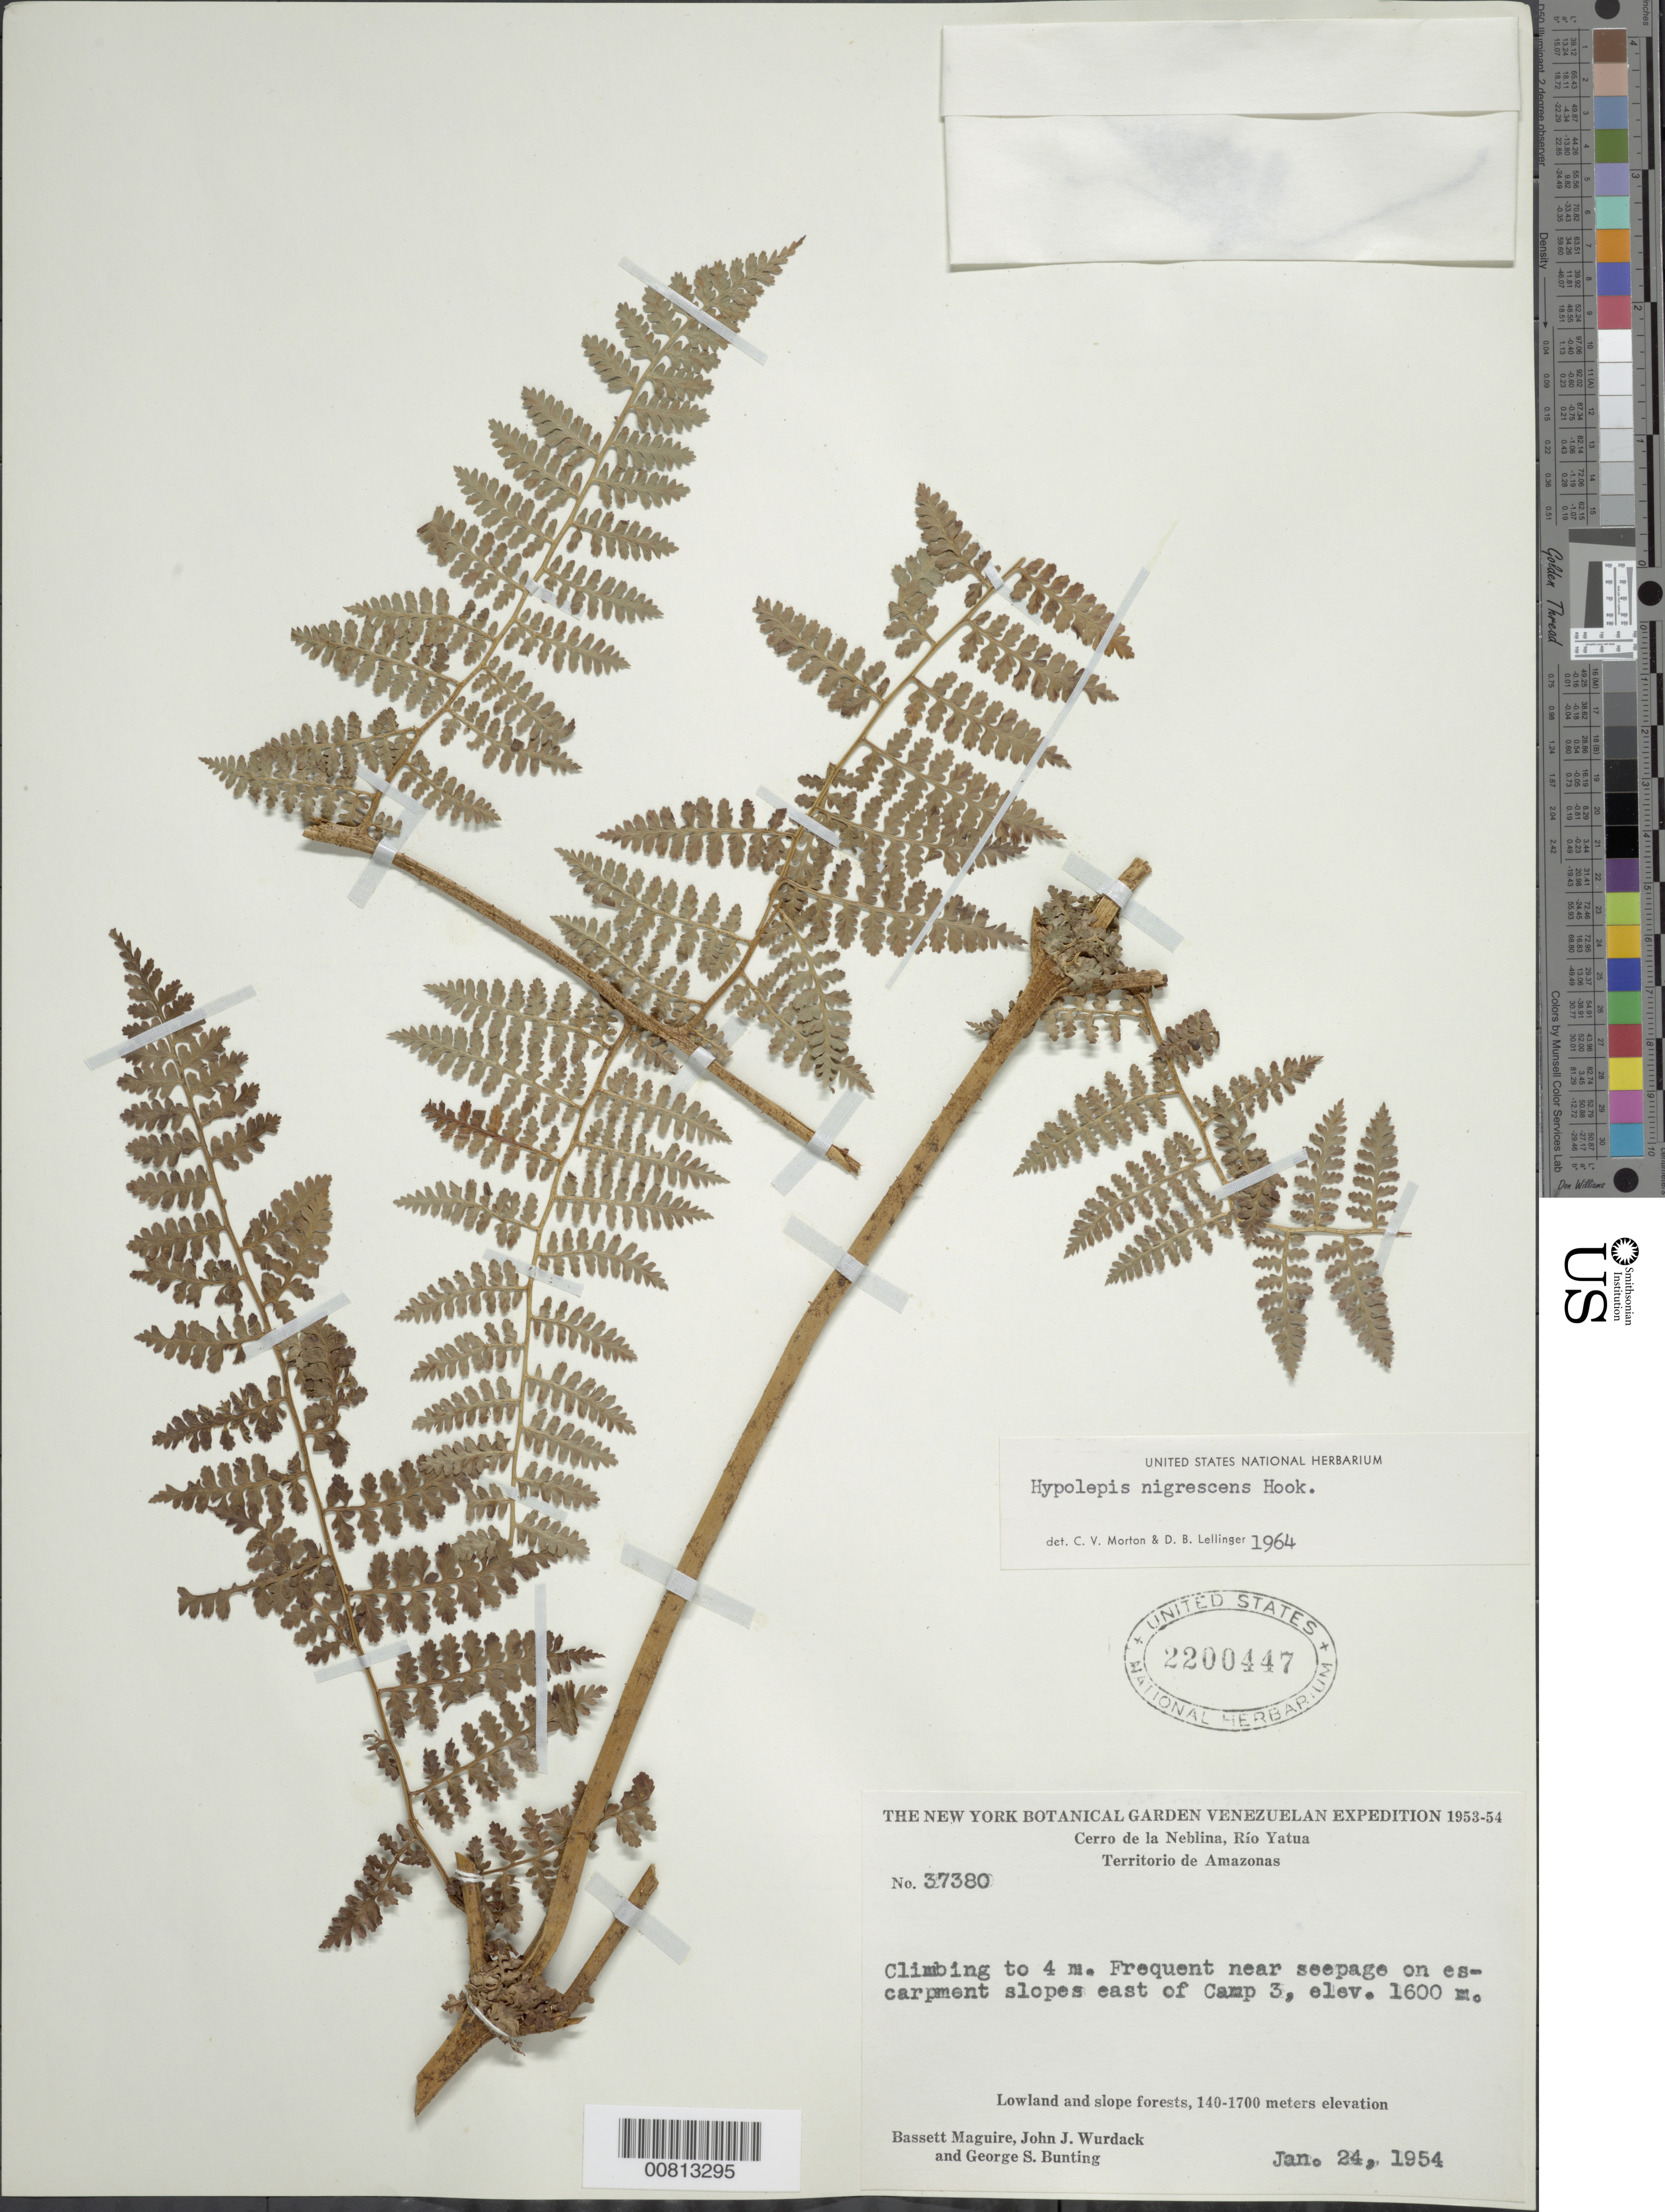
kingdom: Plantae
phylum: Tracheophyta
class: Polypodiopsida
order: Polypodiales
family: Dennstaedtiaceae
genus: Hypolepis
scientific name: Hypolepis nigrescens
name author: Hook.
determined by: Morton, C. V.; Lellinger, D. B.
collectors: B. Maguire, J. J. Wurdack & G. S. Bunting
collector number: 37380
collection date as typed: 24-Jan-54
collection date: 1954-01-24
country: Venezuela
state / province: Amazonas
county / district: Río Negro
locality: Cerro de la Neblina, Río Yatua, E of Camp 3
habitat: Near seepage on escarpment slopes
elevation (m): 1600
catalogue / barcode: US 2200447